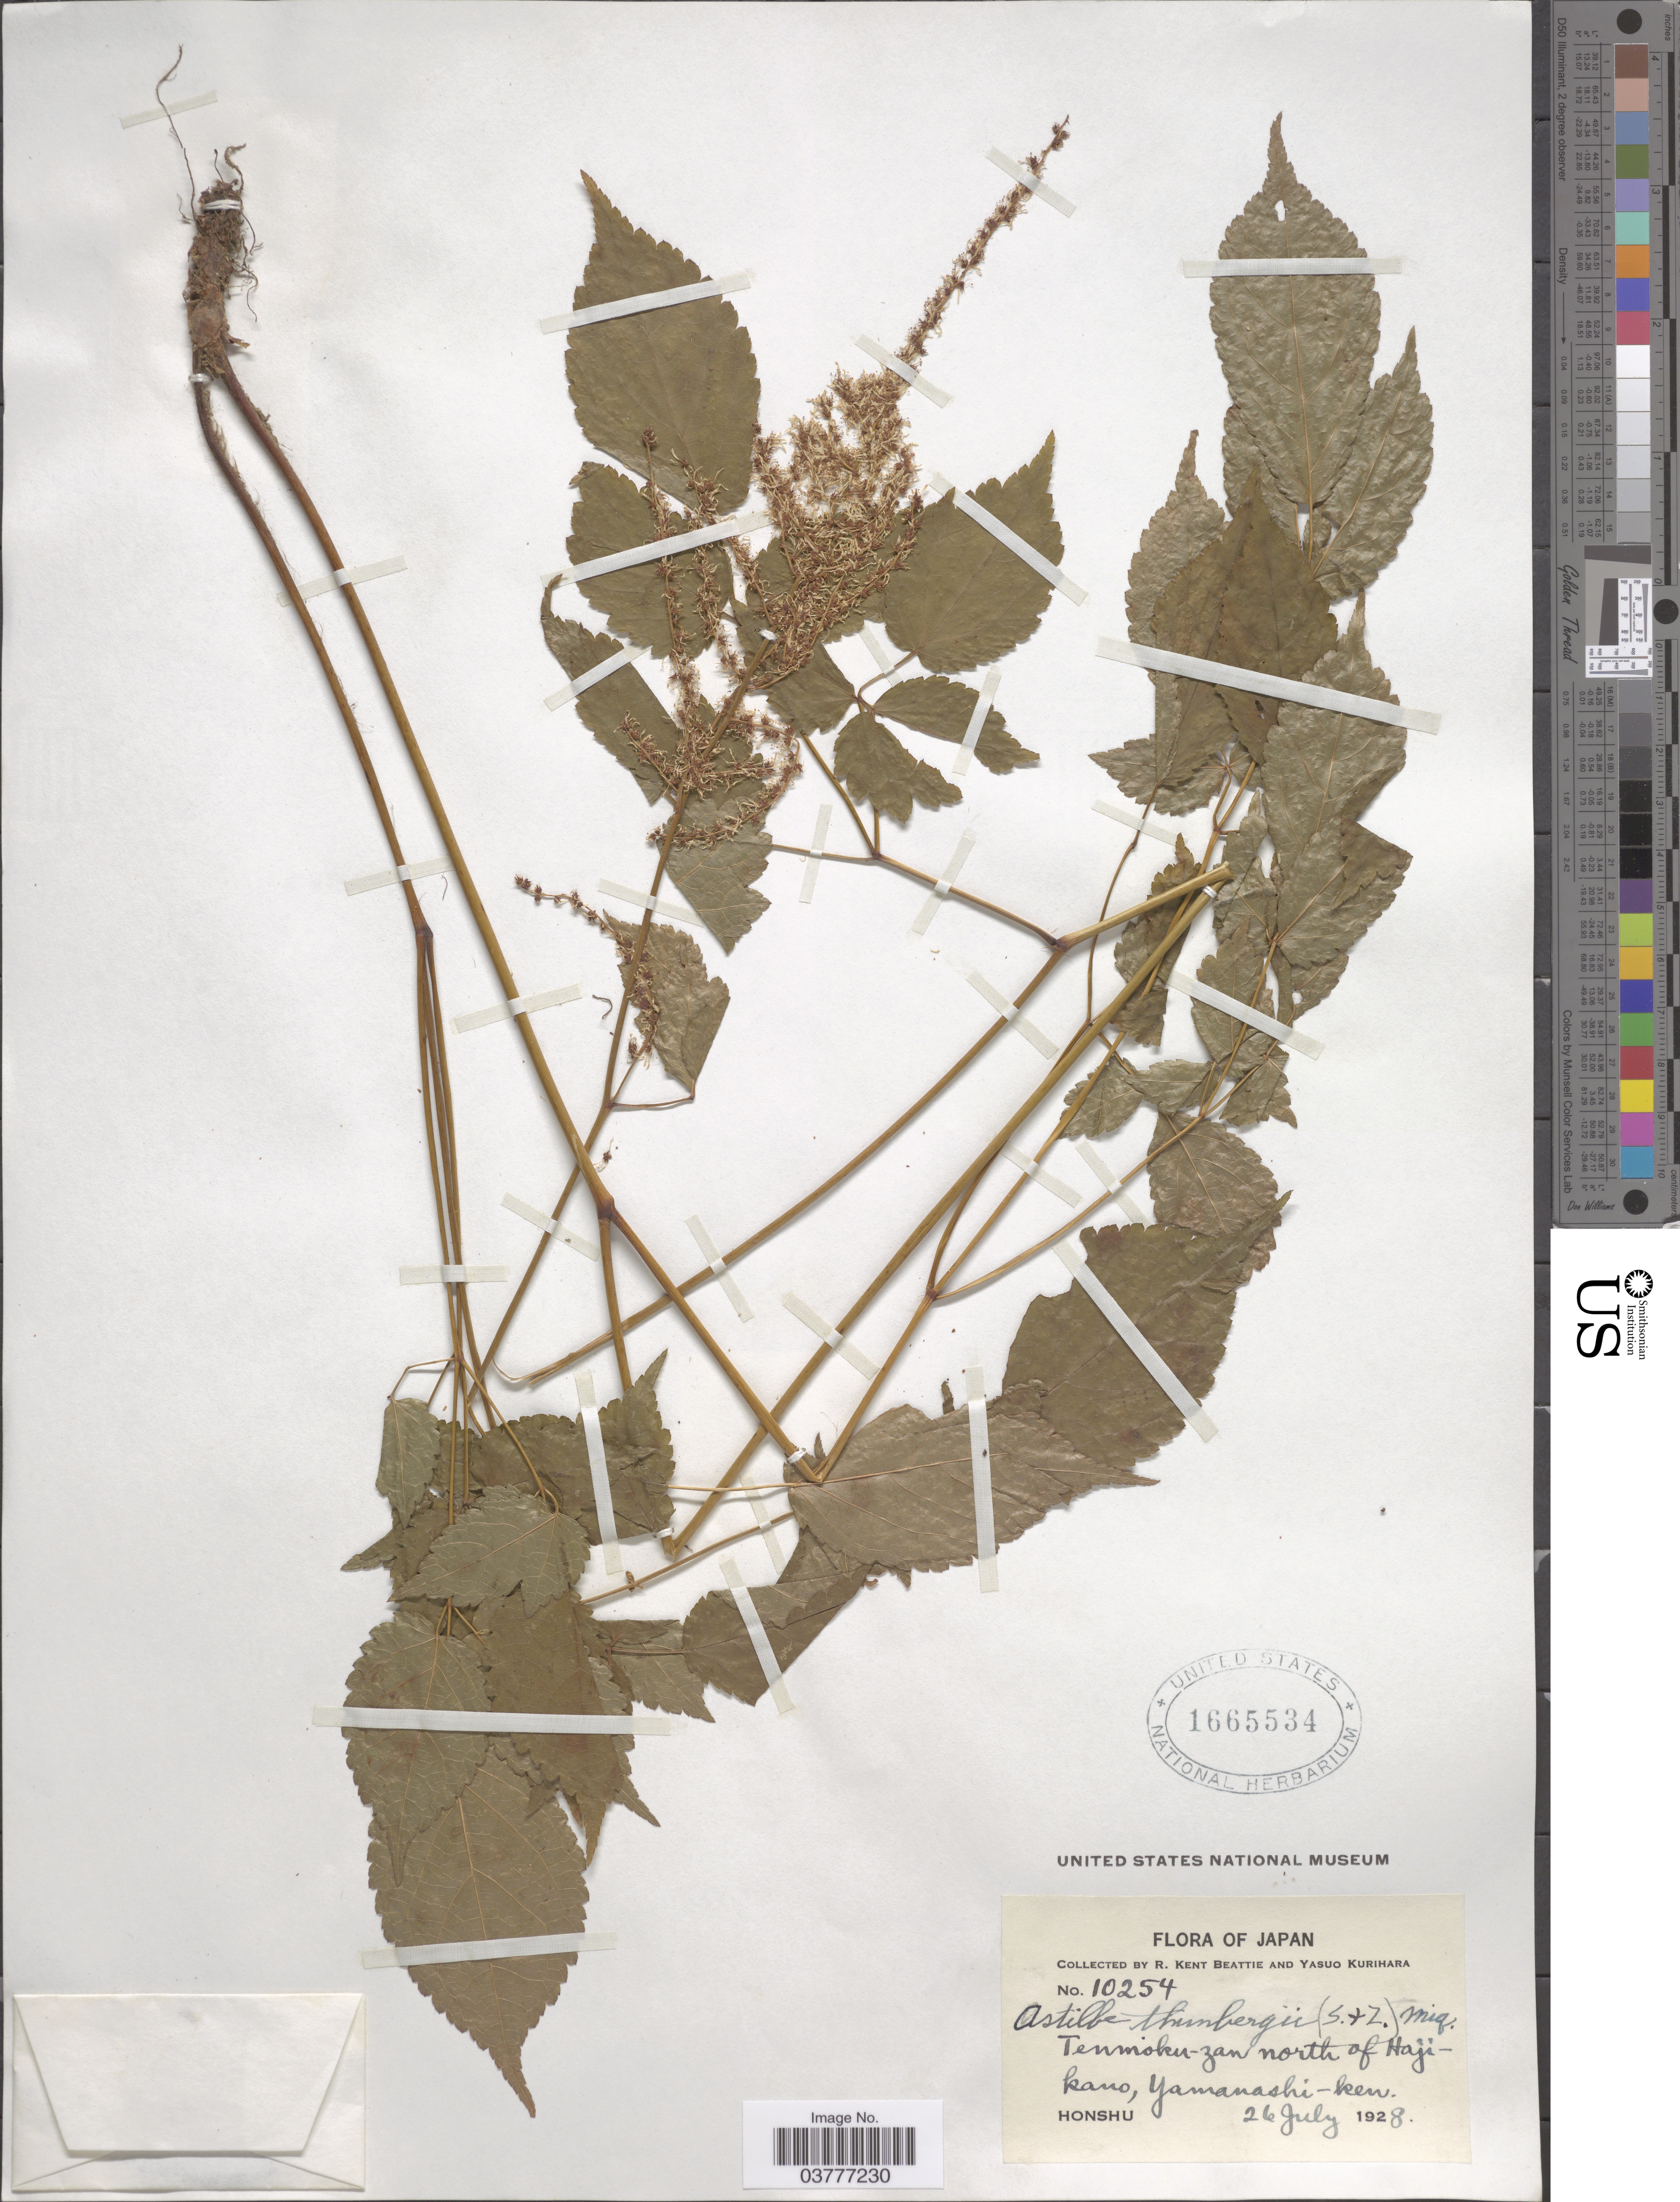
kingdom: Plantae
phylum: Tracheophyta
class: Magnoliopsida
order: Saxifragales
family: Saxifragaceae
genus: Astilbe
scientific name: Astilbe thunbergii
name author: (Siebold & Zucc.) Miq.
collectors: R. K. Beattie & Y. Kurihara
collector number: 10254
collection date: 1928-07-26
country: Japan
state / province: Yamanasi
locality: Tenmoku-zan north of Haji-kano, Yamanashi-ken. Honshu.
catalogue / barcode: US 1665534